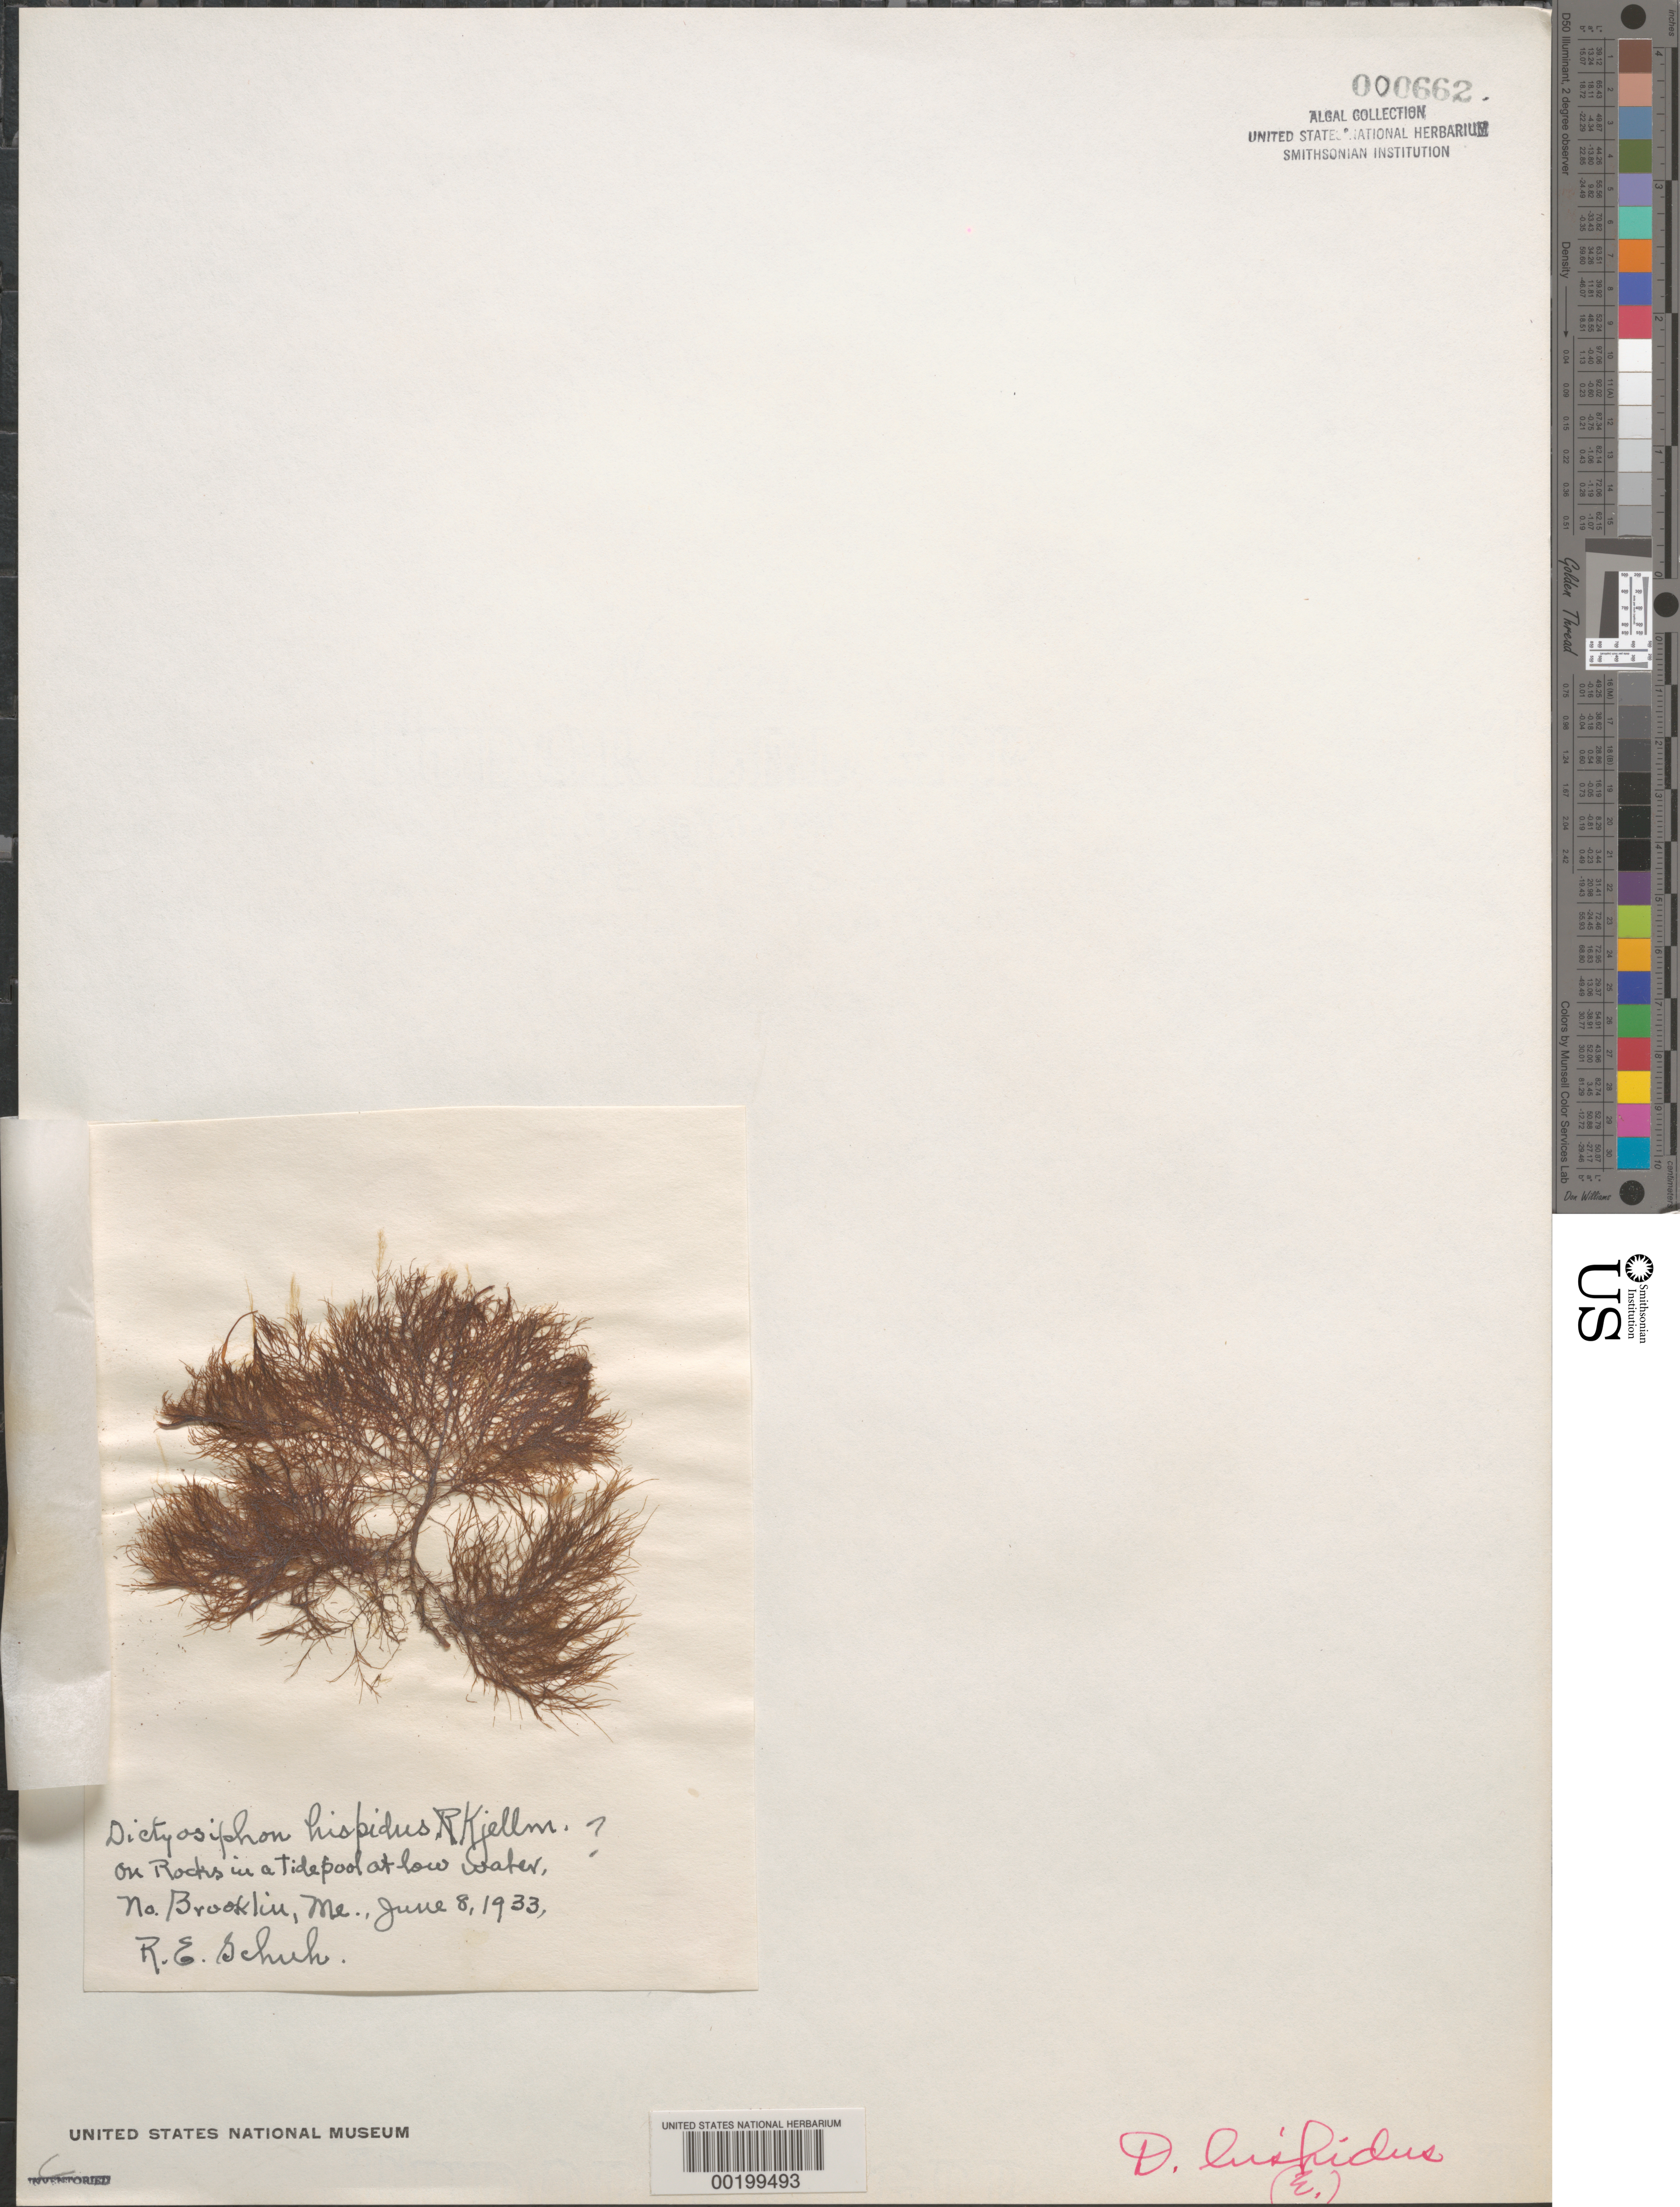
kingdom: Chromista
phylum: Ochrophyta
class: Phaeophyceae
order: Dictyosiphonales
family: Dictyosiphonaceae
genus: Dictyosiphon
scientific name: Dictyosiphon foeniculaceus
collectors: R. Schuh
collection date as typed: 08 Jun 1933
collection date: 1933-06-08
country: United States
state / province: Maine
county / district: Hancock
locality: North Brooklin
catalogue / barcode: US 662